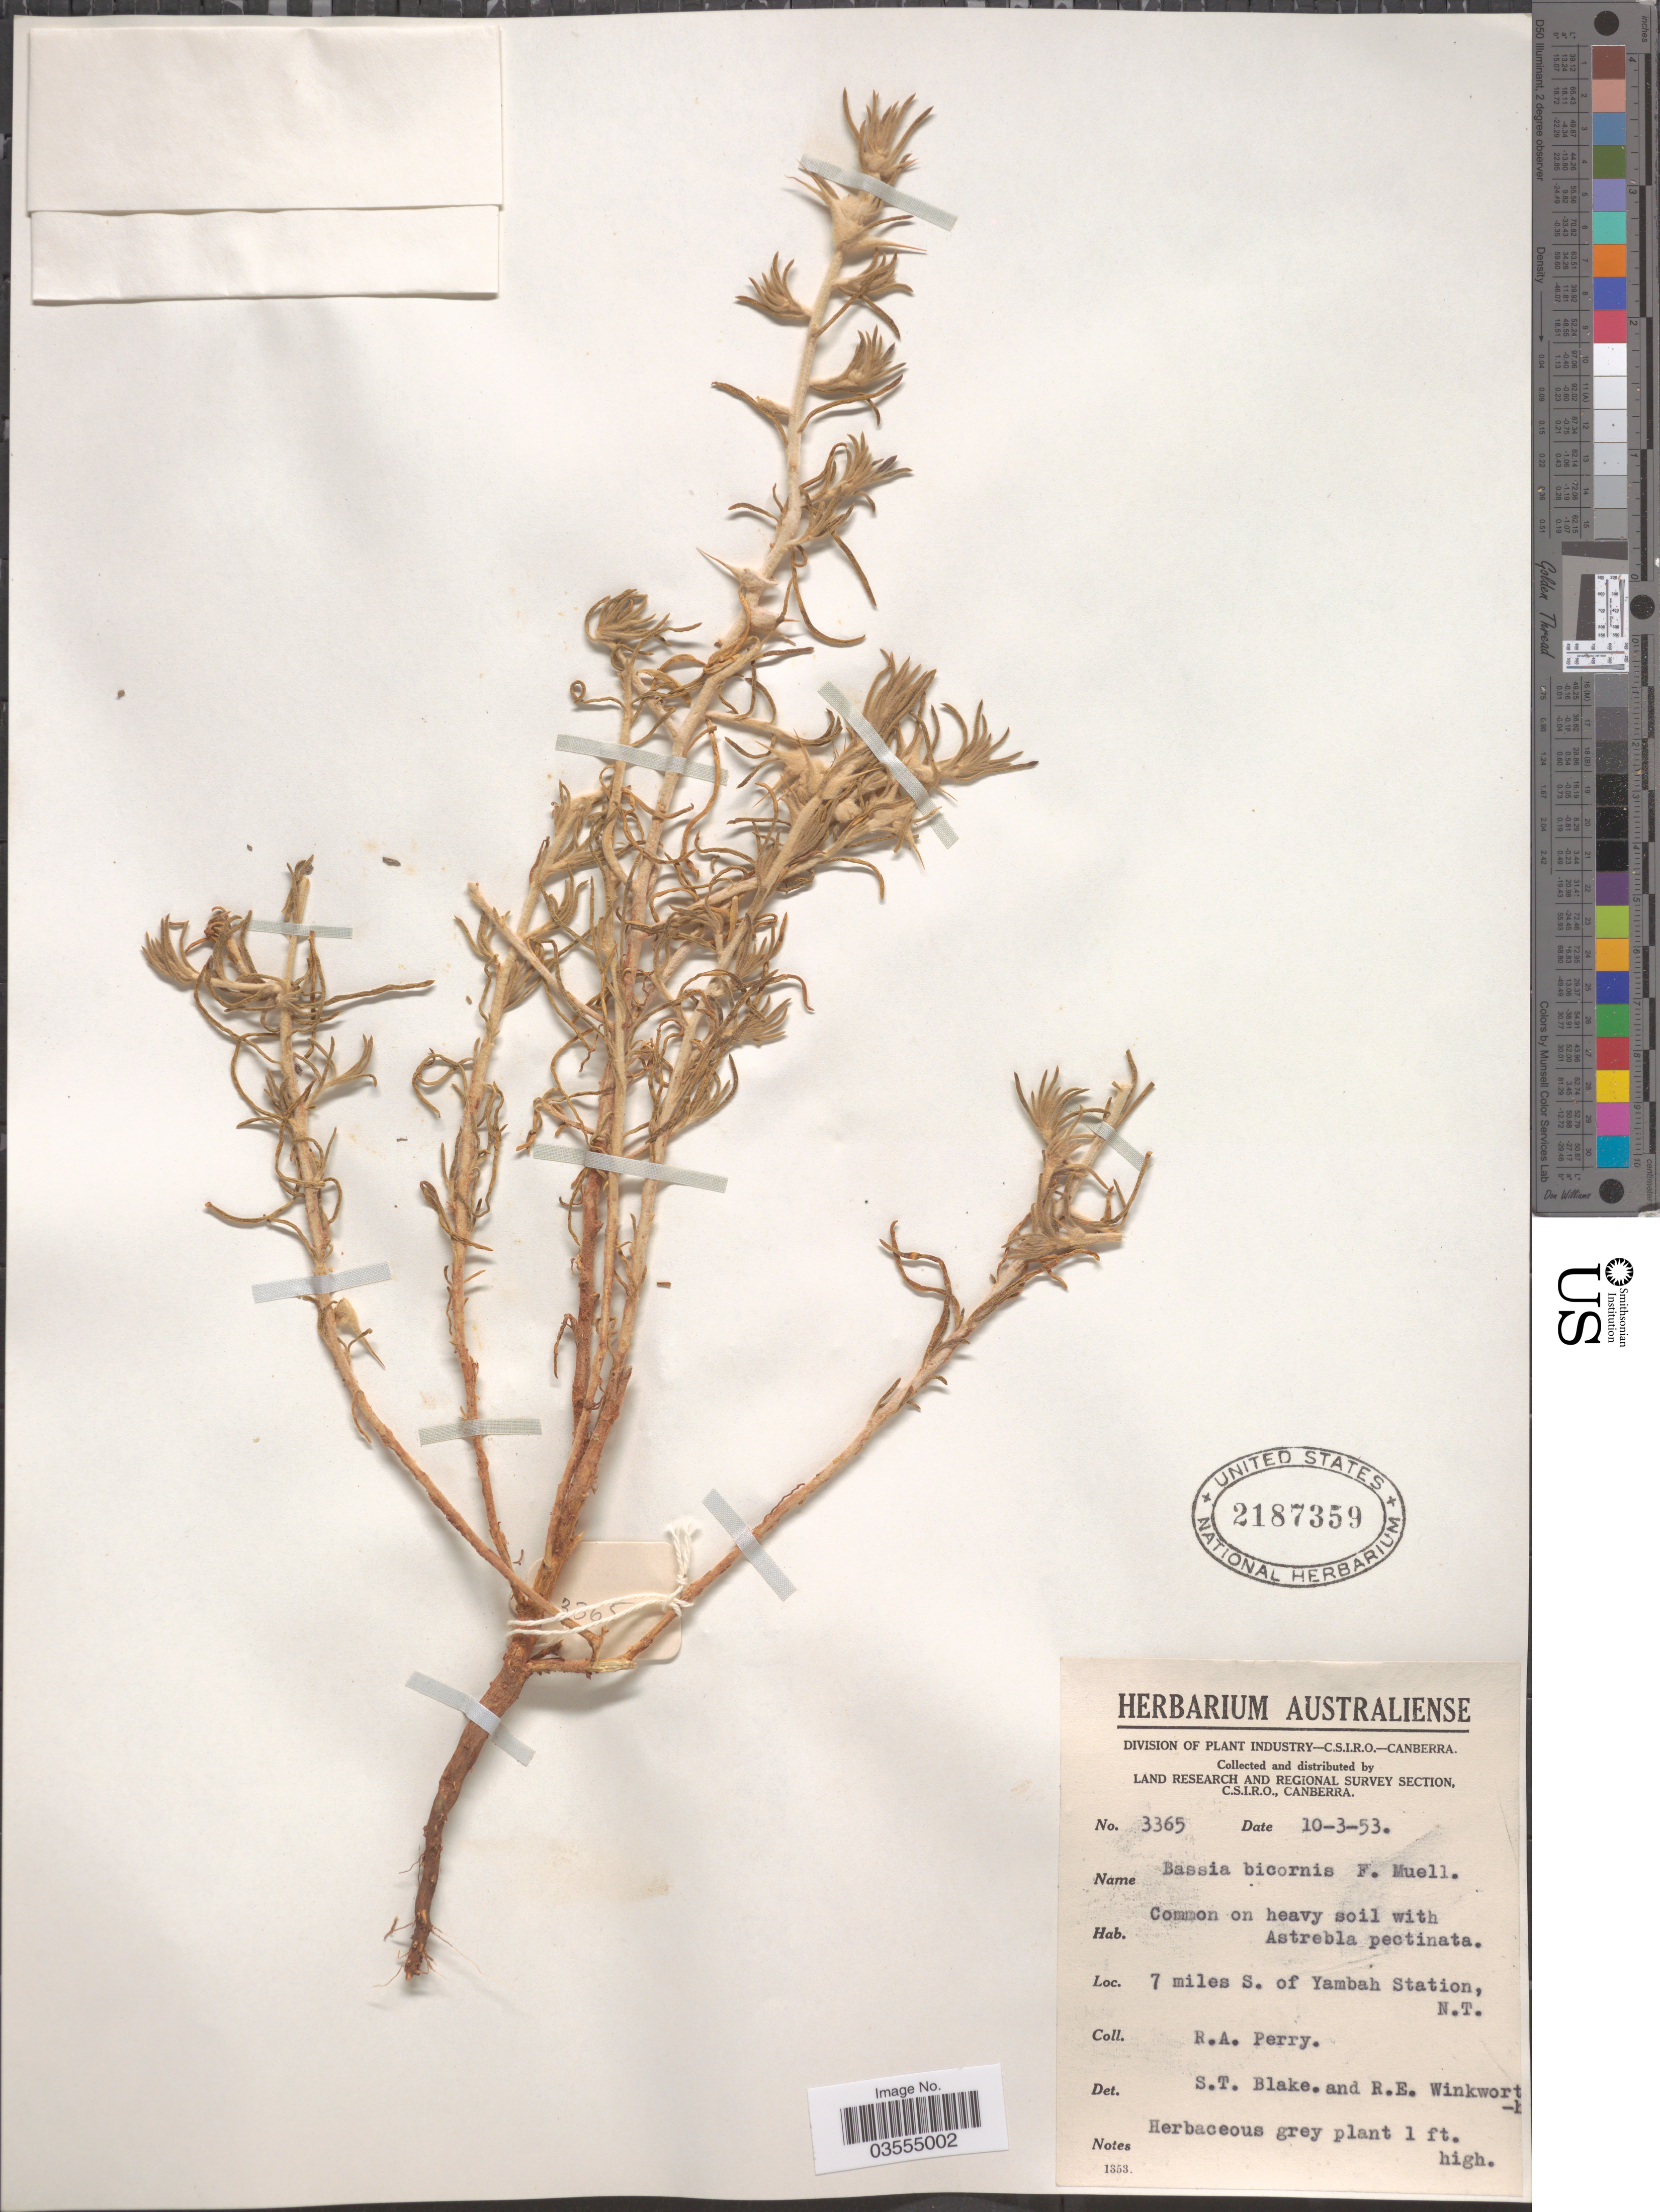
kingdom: Plantae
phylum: Tracheophyta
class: Magnoliopsida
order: Caryophyllales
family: Amaranthaceae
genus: Sclerolaena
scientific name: Sclerolaena bicornis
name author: Lindl.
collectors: Perry, R. A.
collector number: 3365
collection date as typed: Transcribed d/m/y: 10/3/53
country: Australia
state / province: Northern Territory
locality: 7 miles S. of Yambah Station.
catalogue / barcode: US 2187359